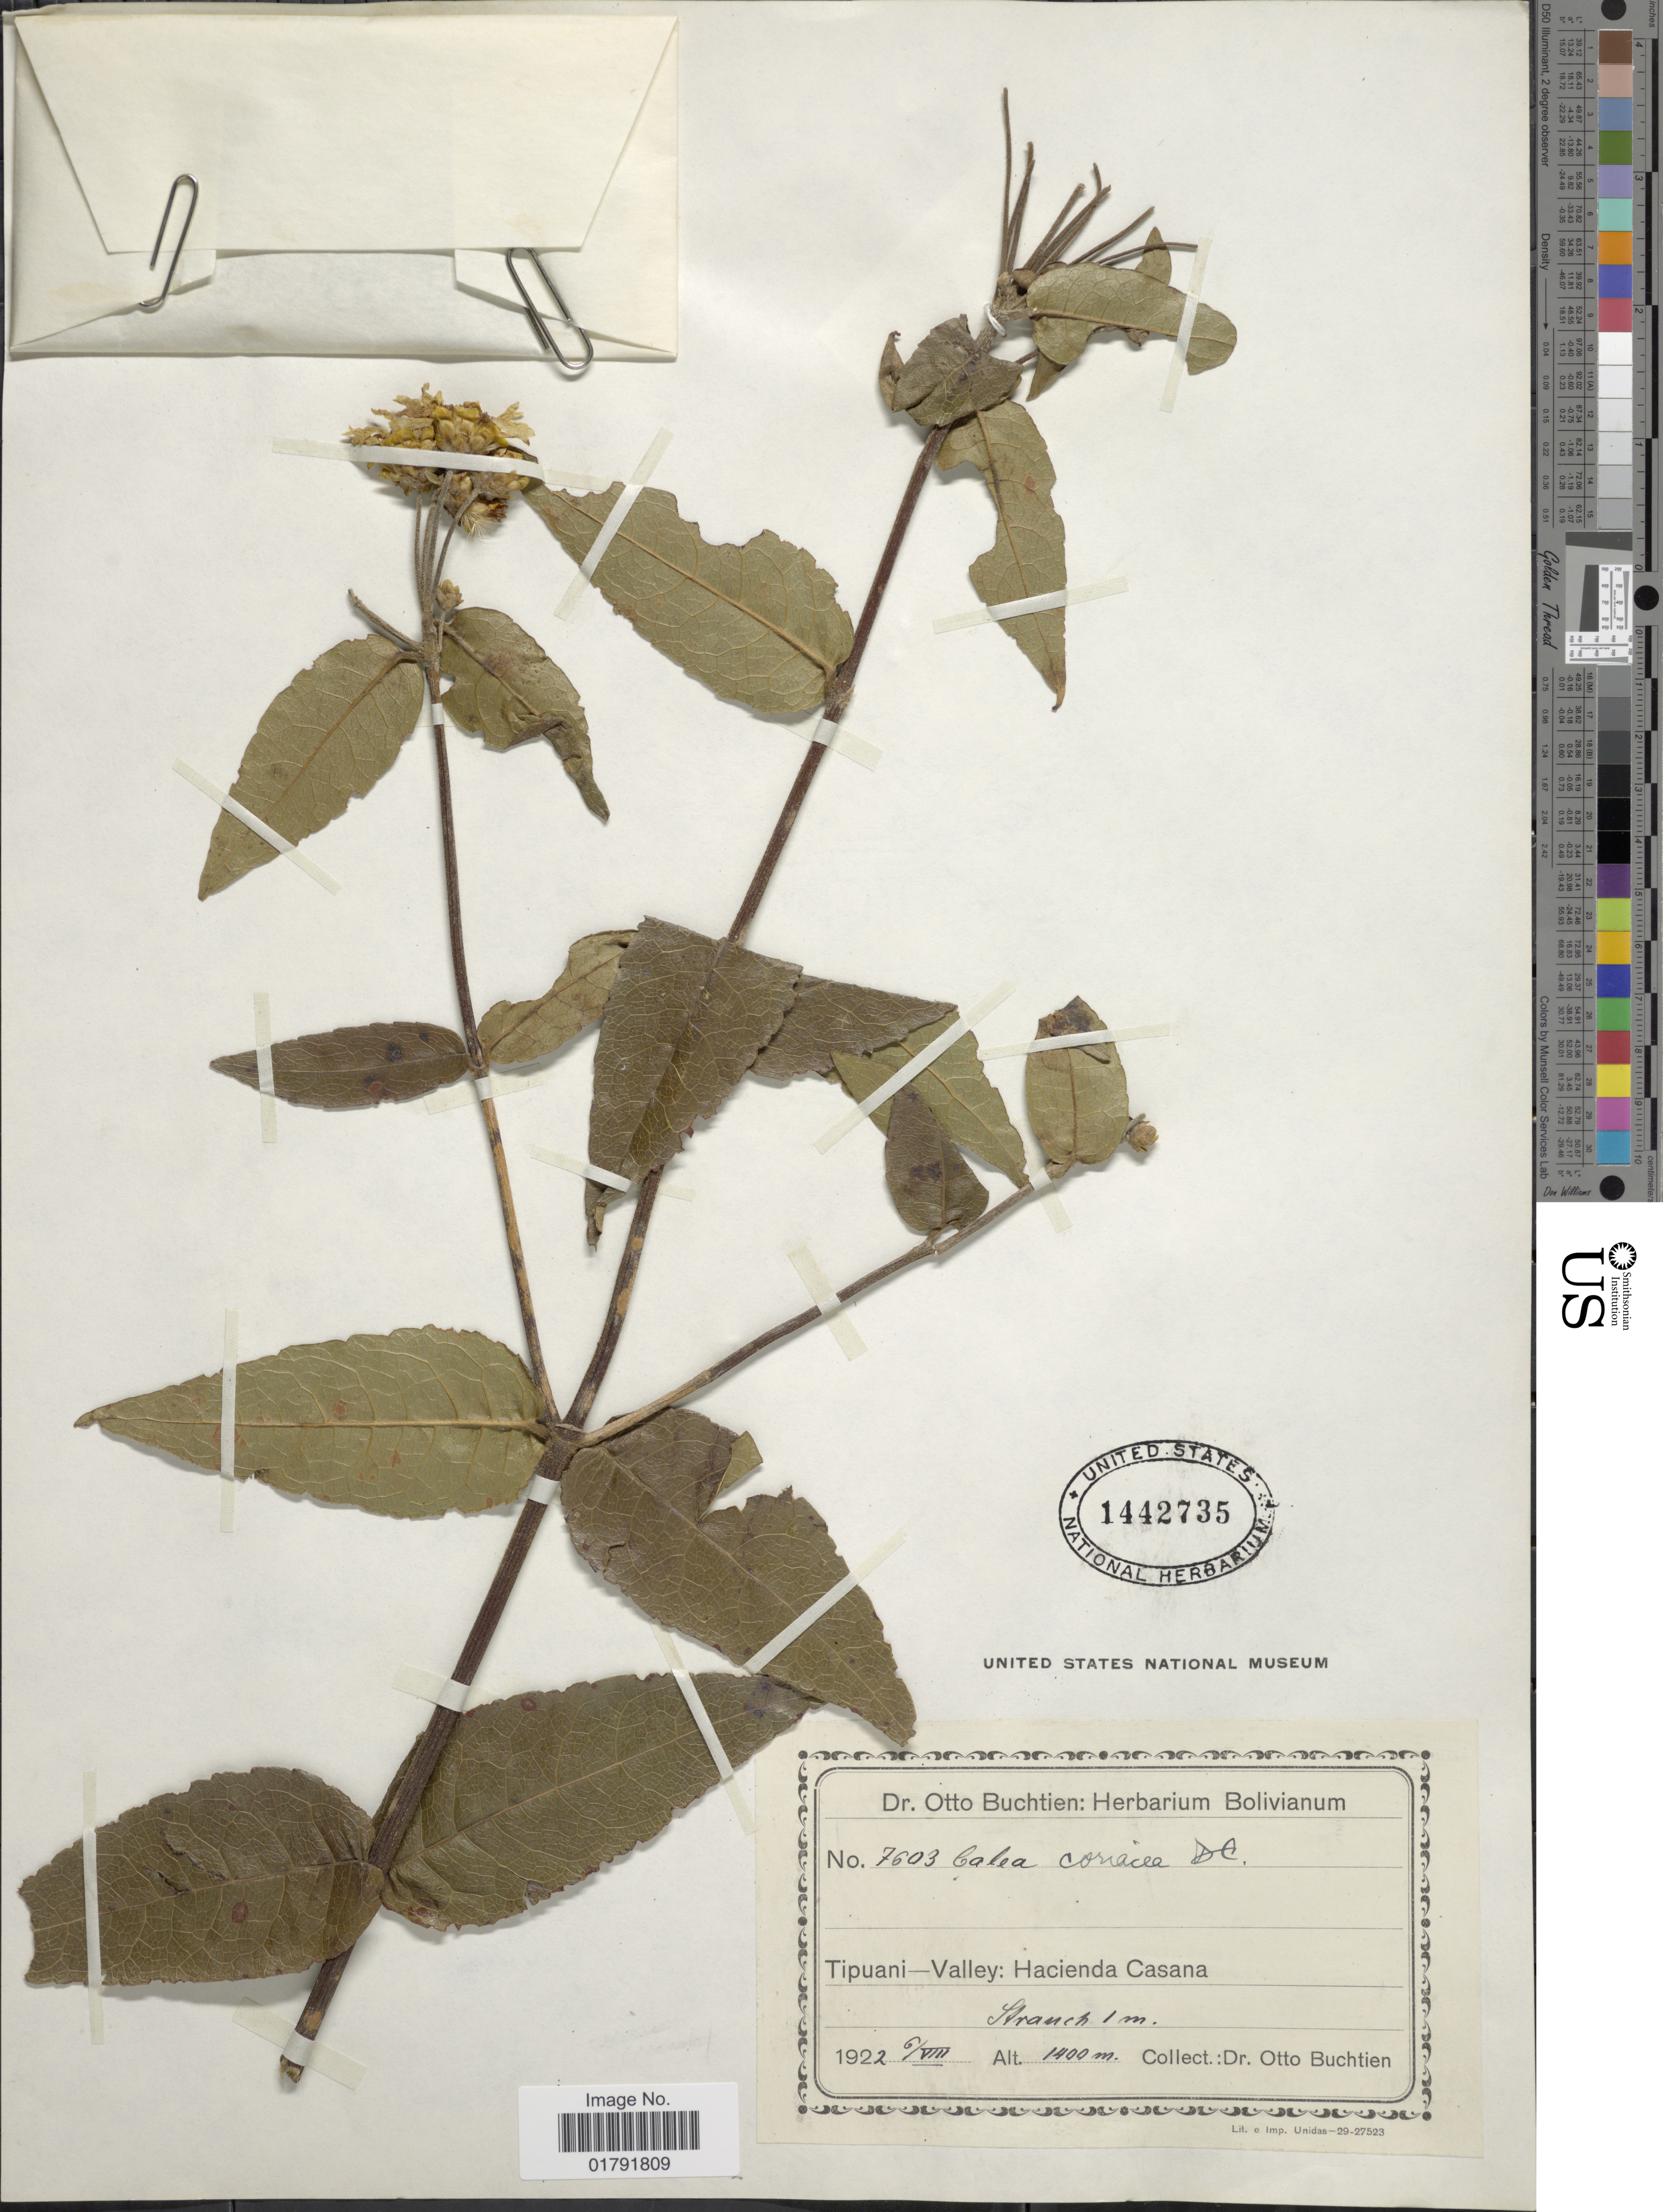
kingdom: Plantae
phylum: Tracheophyta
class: Magnoliopsida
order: Asterales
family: Asteraceae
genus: Calea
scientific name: Calea coriacea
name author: DC.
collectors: O. Buchtien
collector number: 7603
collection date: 1922-08-06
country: Bolivia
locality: Tipuani-Valley: Hacienda Casana.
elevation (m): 1400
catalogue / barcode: US 1442735